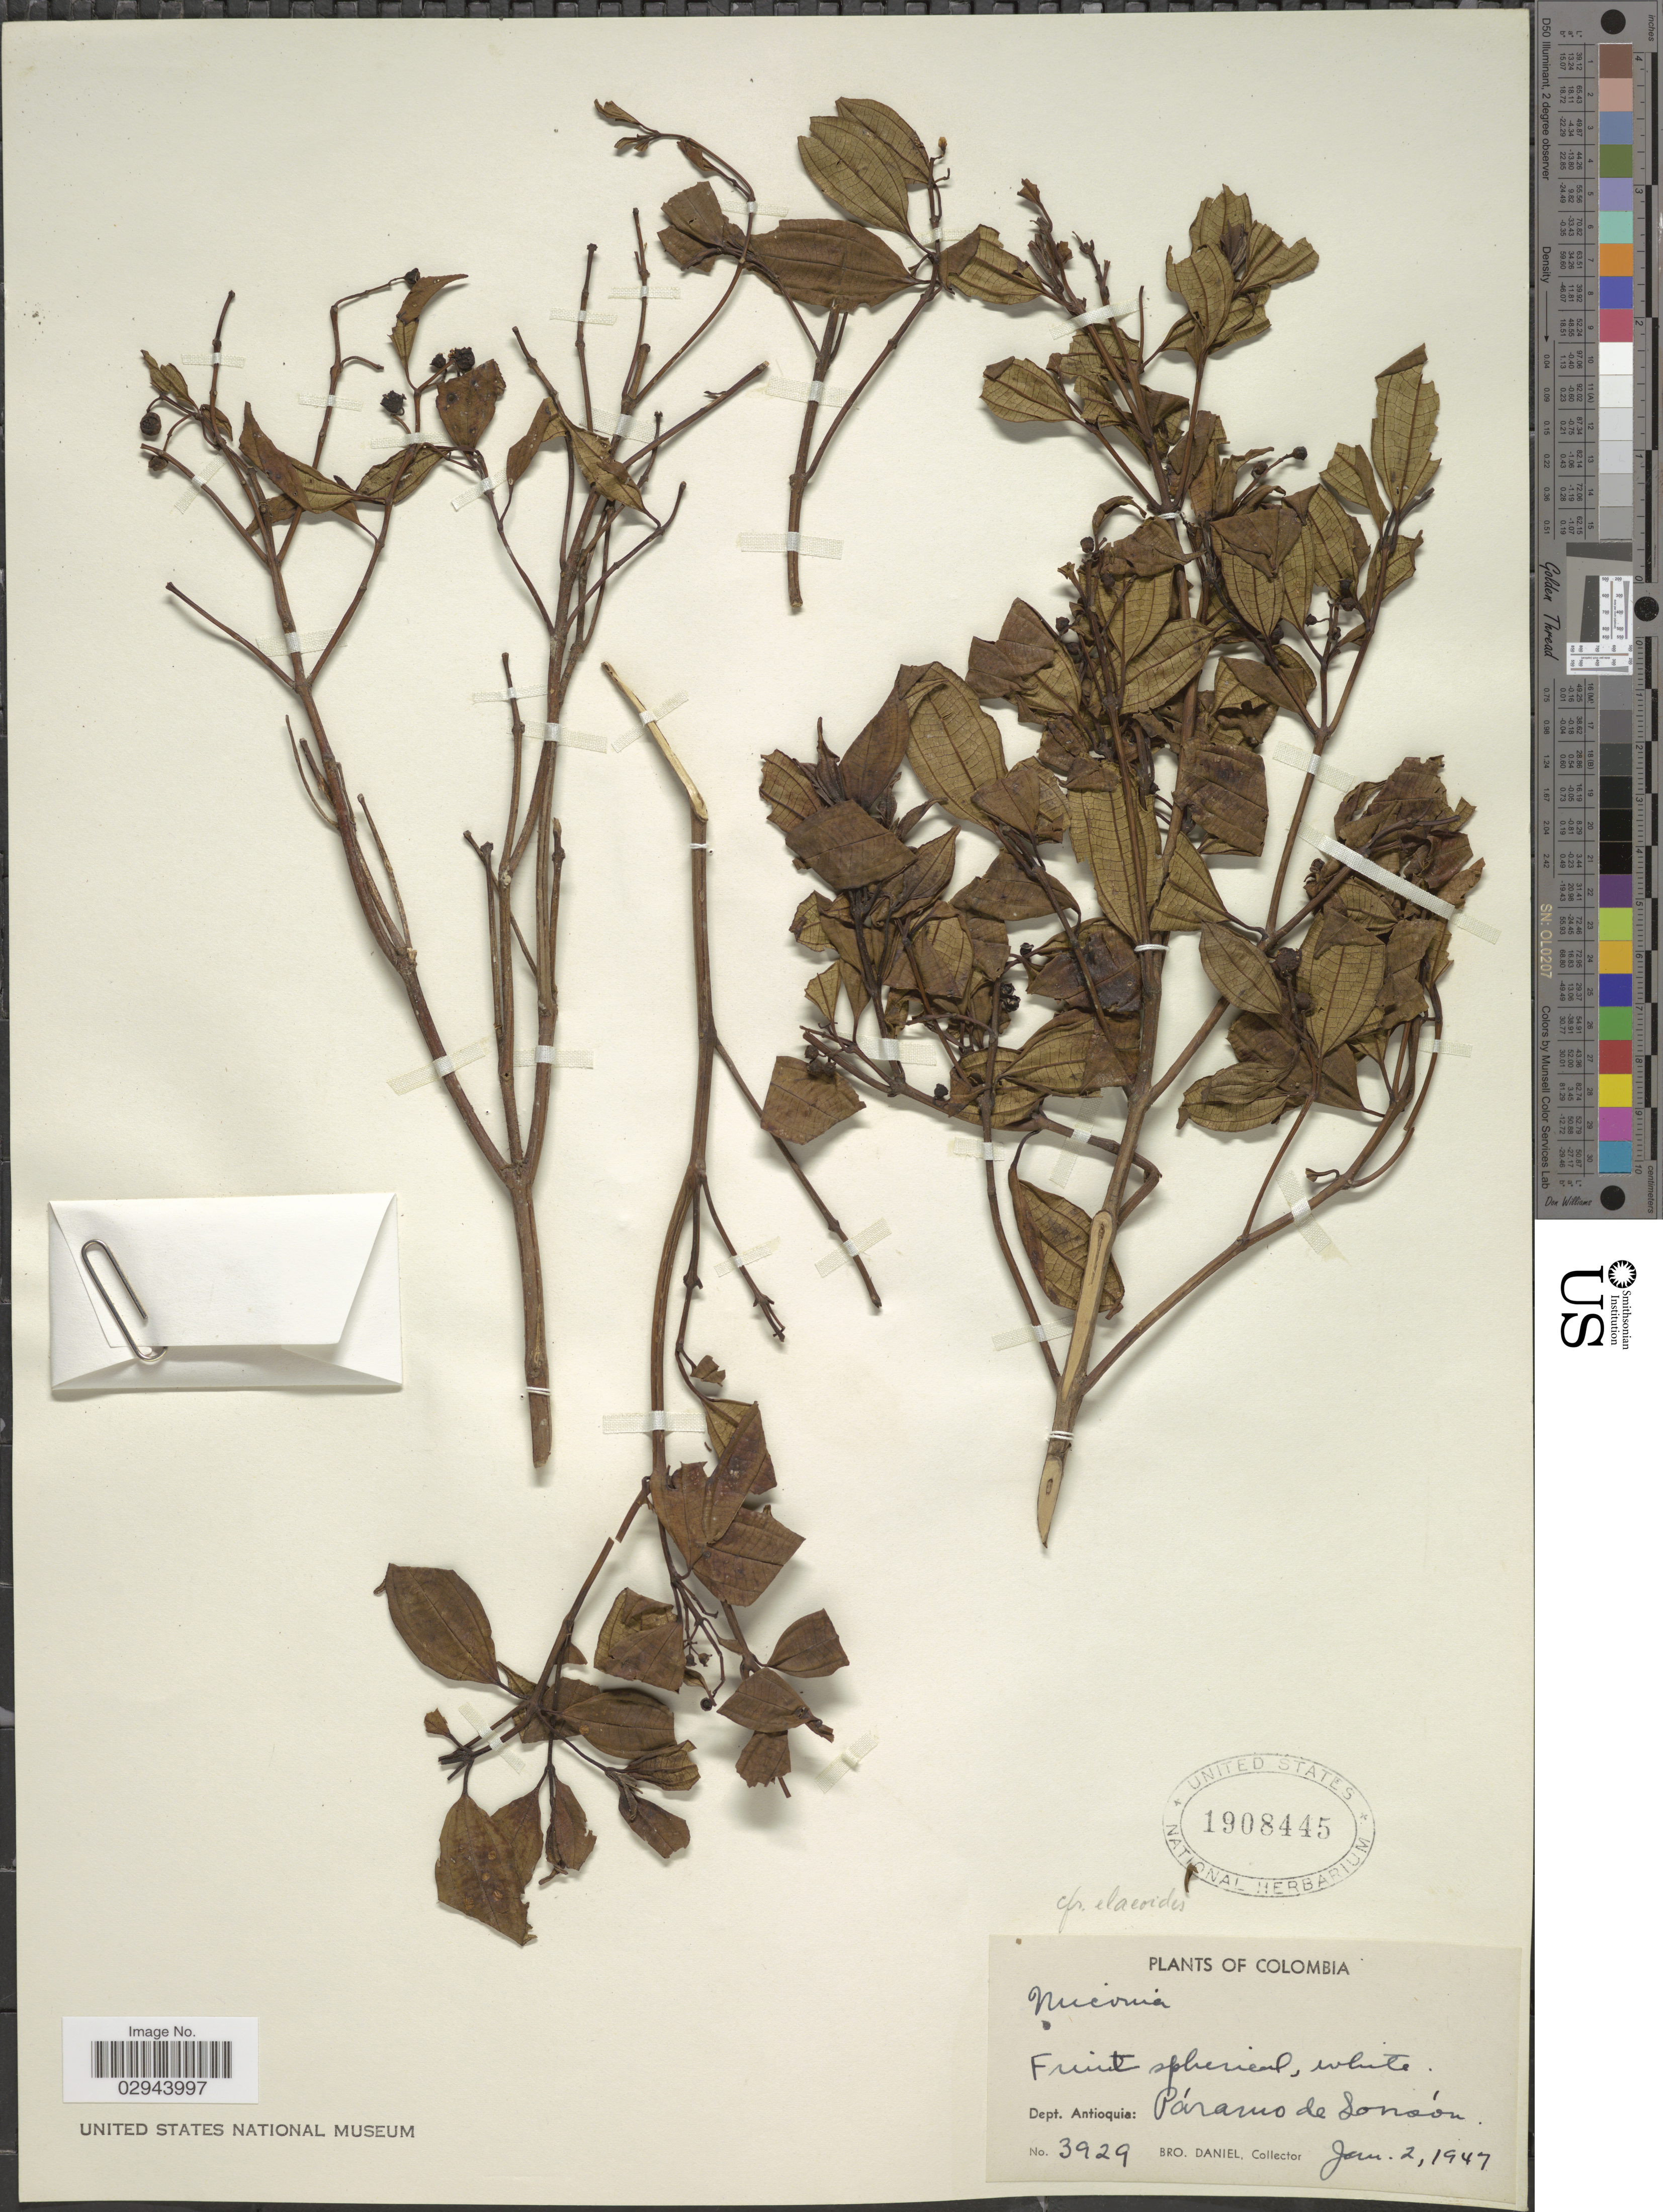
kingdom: Plantae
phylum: Tracheophyta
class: Magnoliopsida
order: Myrtales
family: Melastomataceae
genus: Miconia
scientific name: Miconia theizans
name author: (Bonpl.) Cogn.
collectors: Bro. Daniel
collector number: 3929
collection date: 1947-01-02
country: Colombia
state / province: Antioquia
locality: Dept. Antioquia, Páramo de Sonsón.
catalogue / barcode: US 1908445